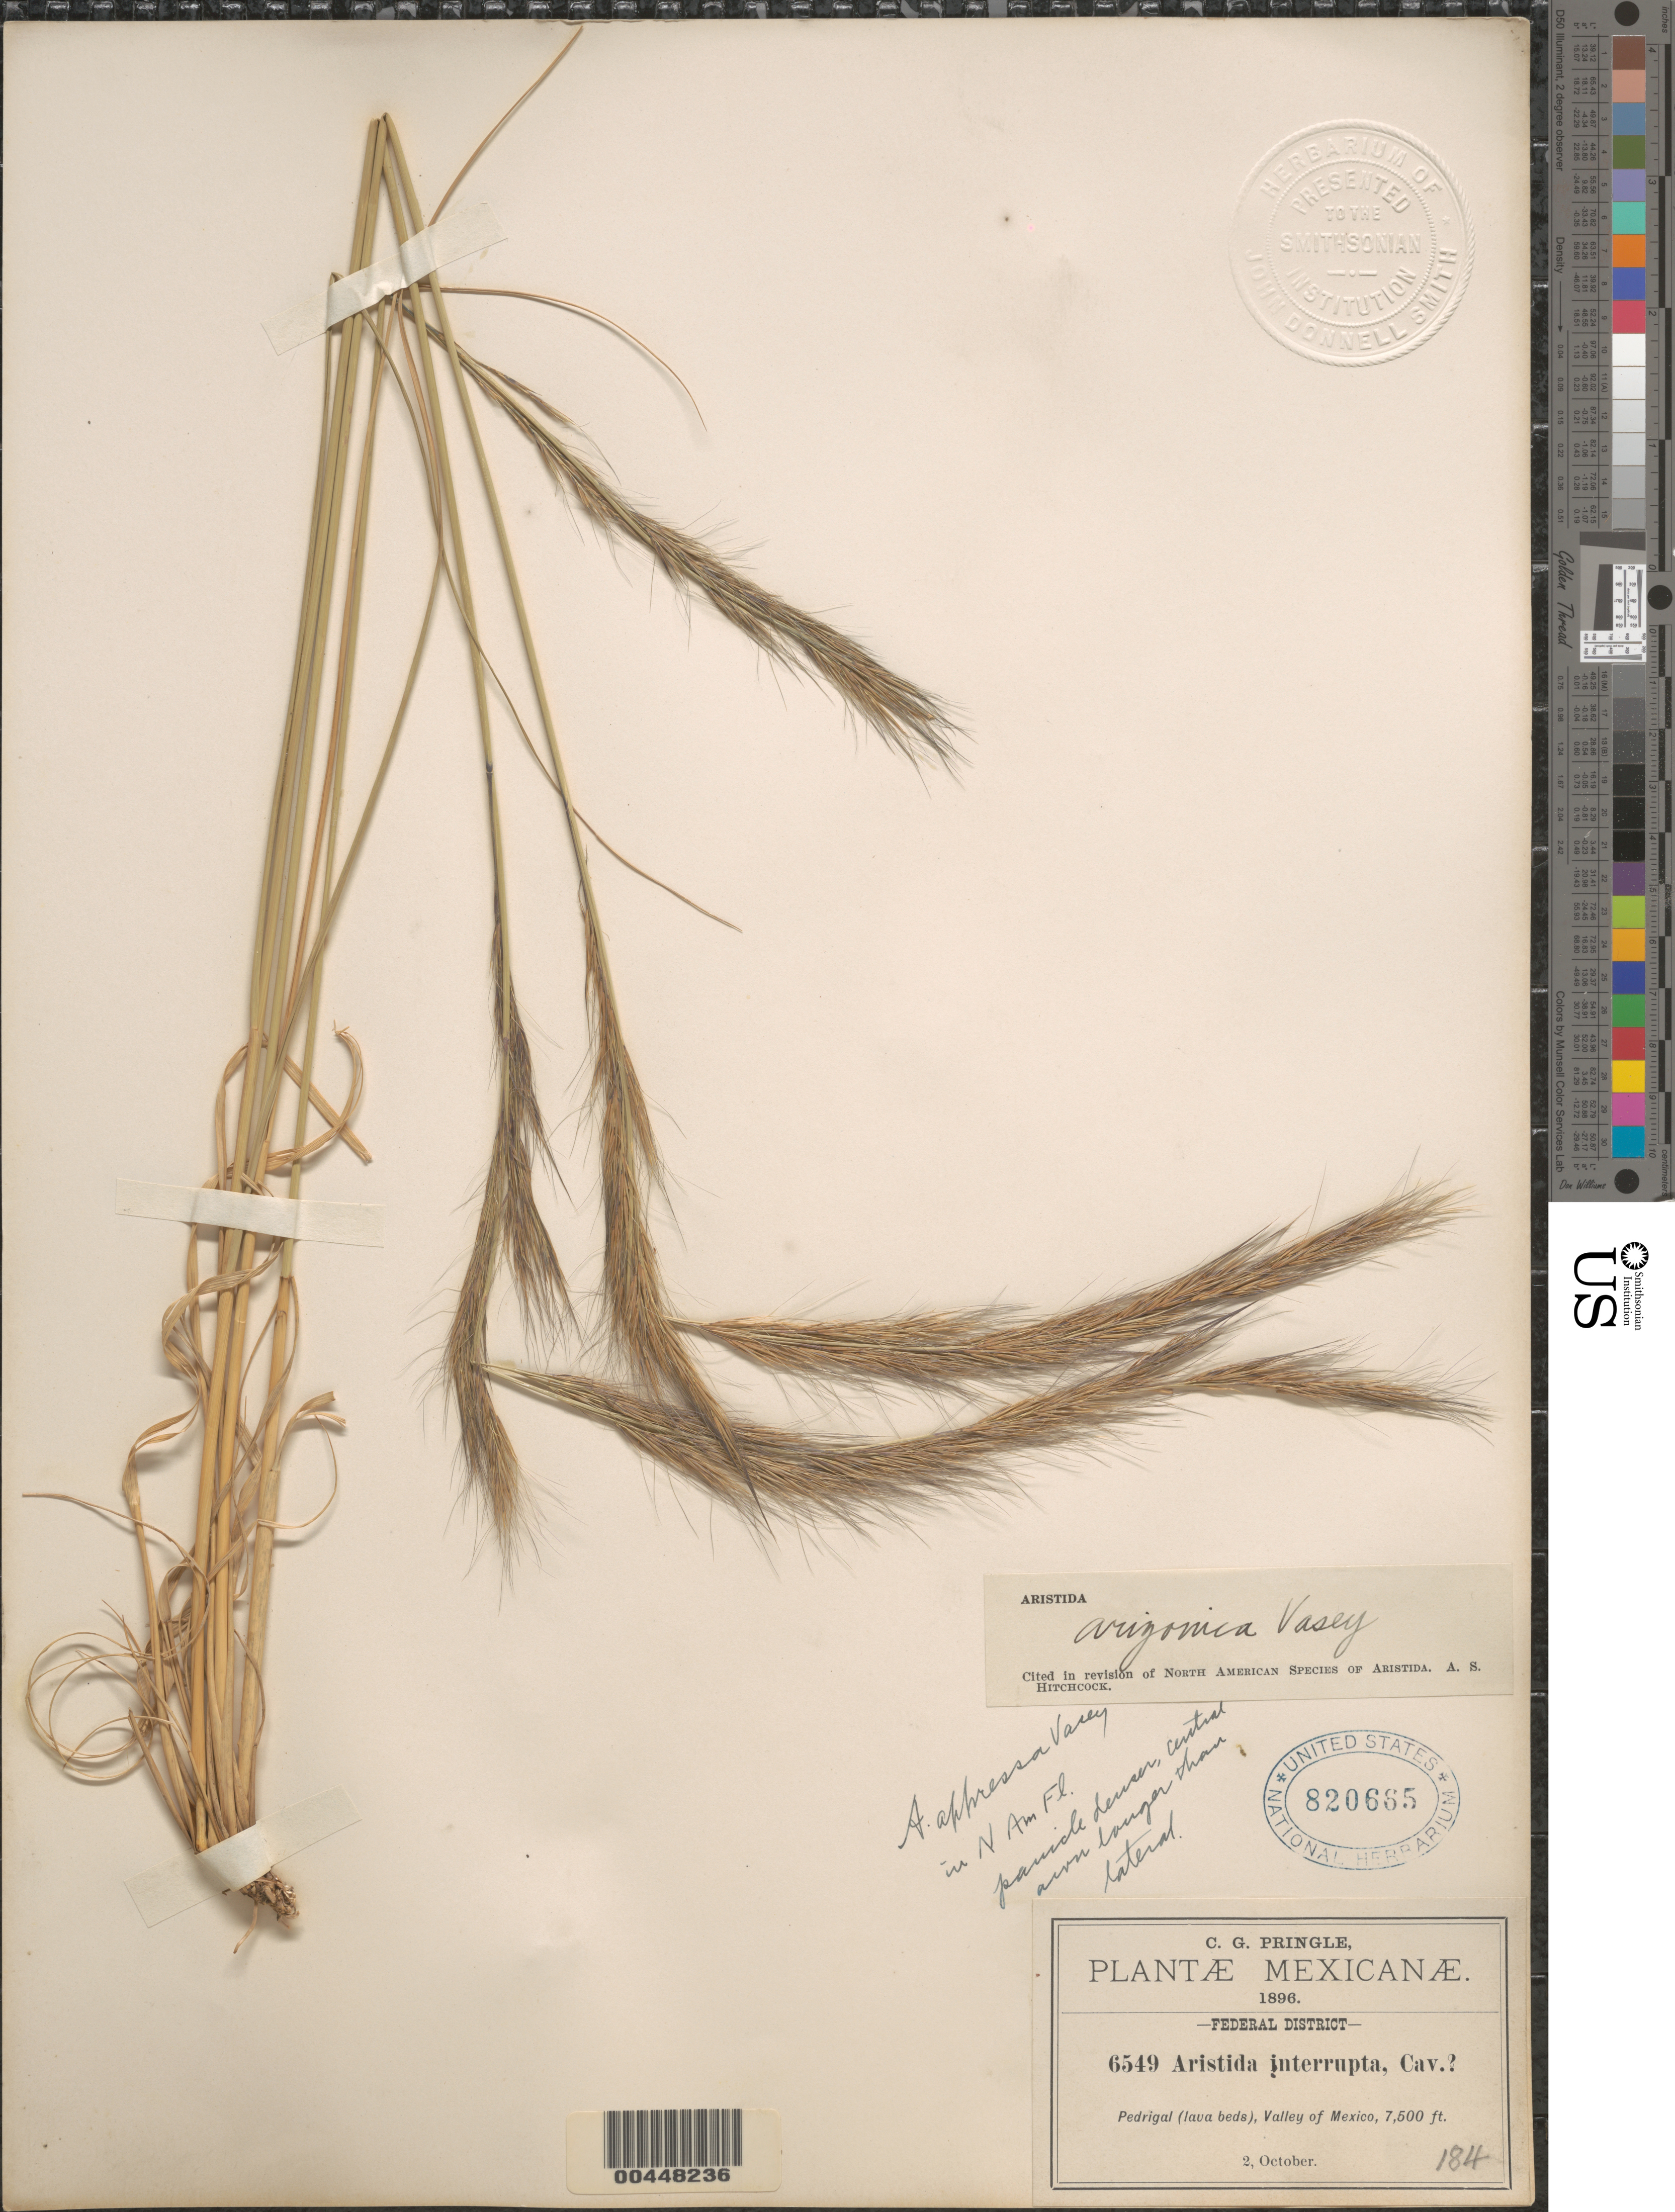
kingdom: Plantae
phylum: Tracheophyta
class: Liliopsida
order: Poales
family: Poaceae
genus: Aristida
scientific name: Aristida appressa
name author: Vasey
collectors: C. G. Pringle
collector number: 6549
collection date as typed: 2 Oct 1896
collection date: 1896-10-02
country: Mexico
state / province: Distrito Federal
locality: Valley of Mexico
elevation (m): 2286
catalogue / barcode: US 820665